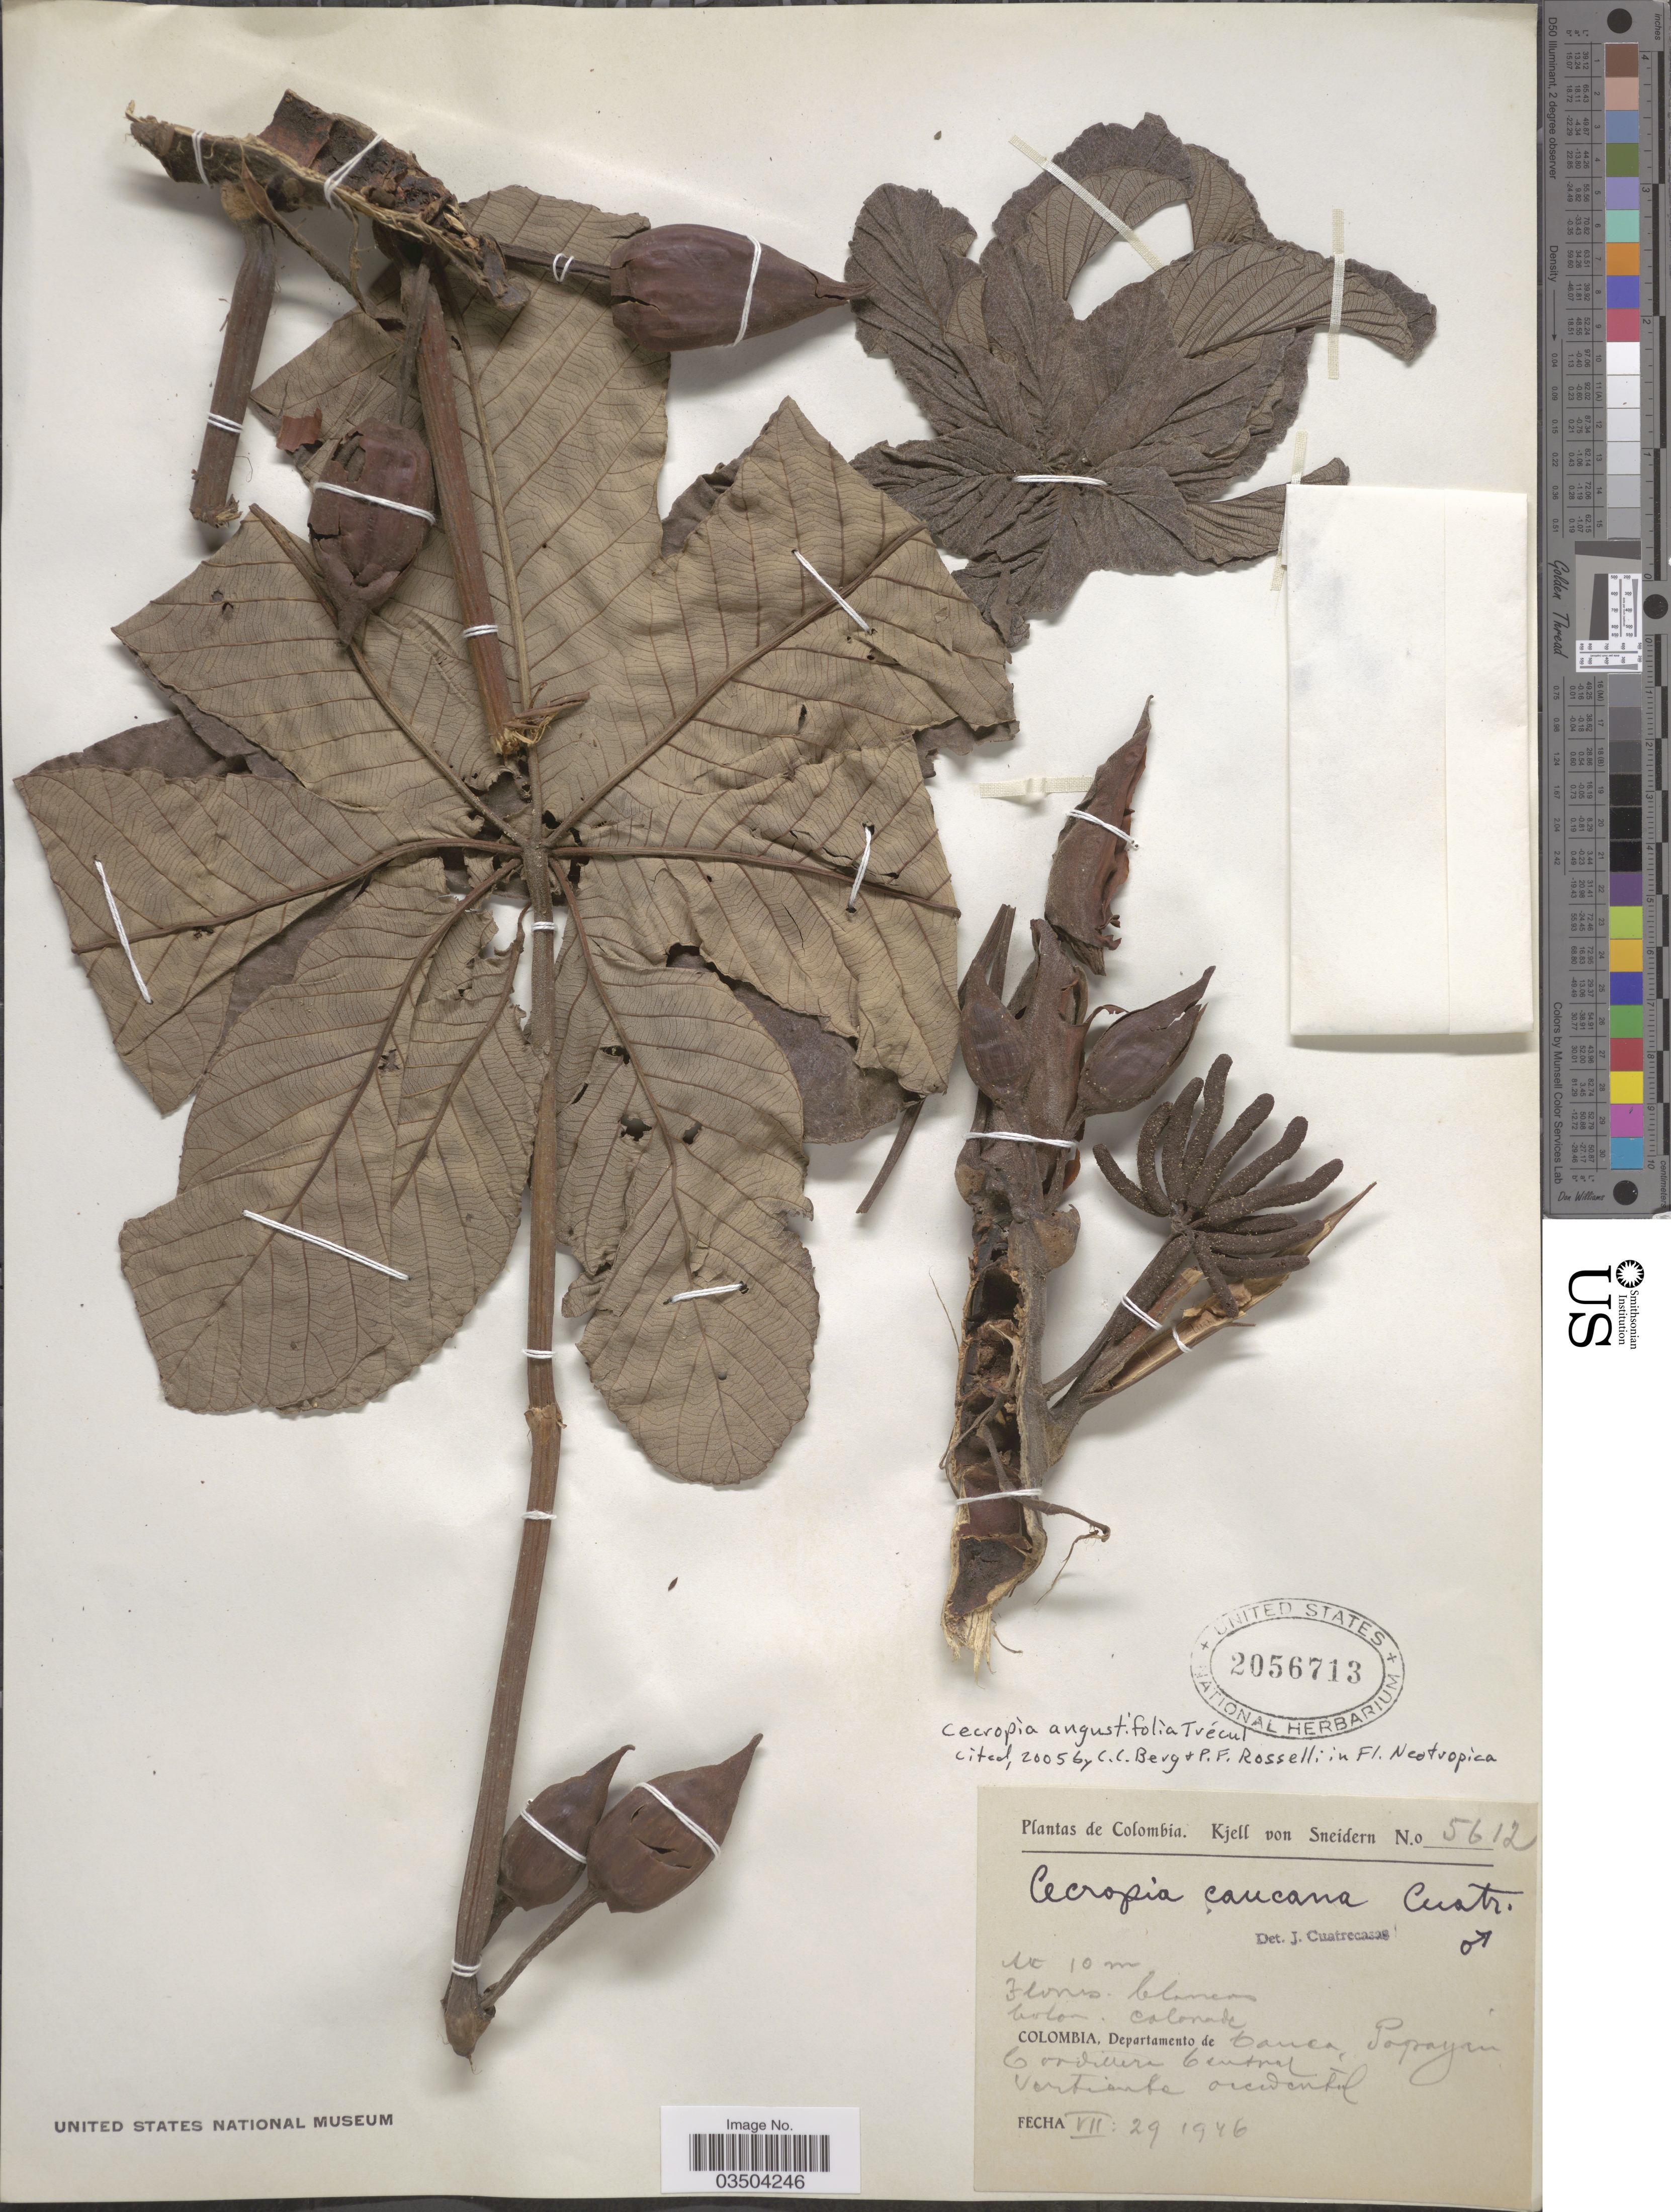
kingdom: Plantae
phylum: Tracheophyta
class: Magnoliopsida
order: Rosales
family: Urticaceae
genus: Cecropia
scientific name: Cecropia angustifolia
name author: Trécul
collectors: K. von Sneidern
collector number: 5612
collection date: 1946-07-29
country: Colombia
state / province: Cauca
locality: Departamento de Cauca, Popayan Cordillera Central. Vertiente Occidental.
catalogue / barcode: US 2056713